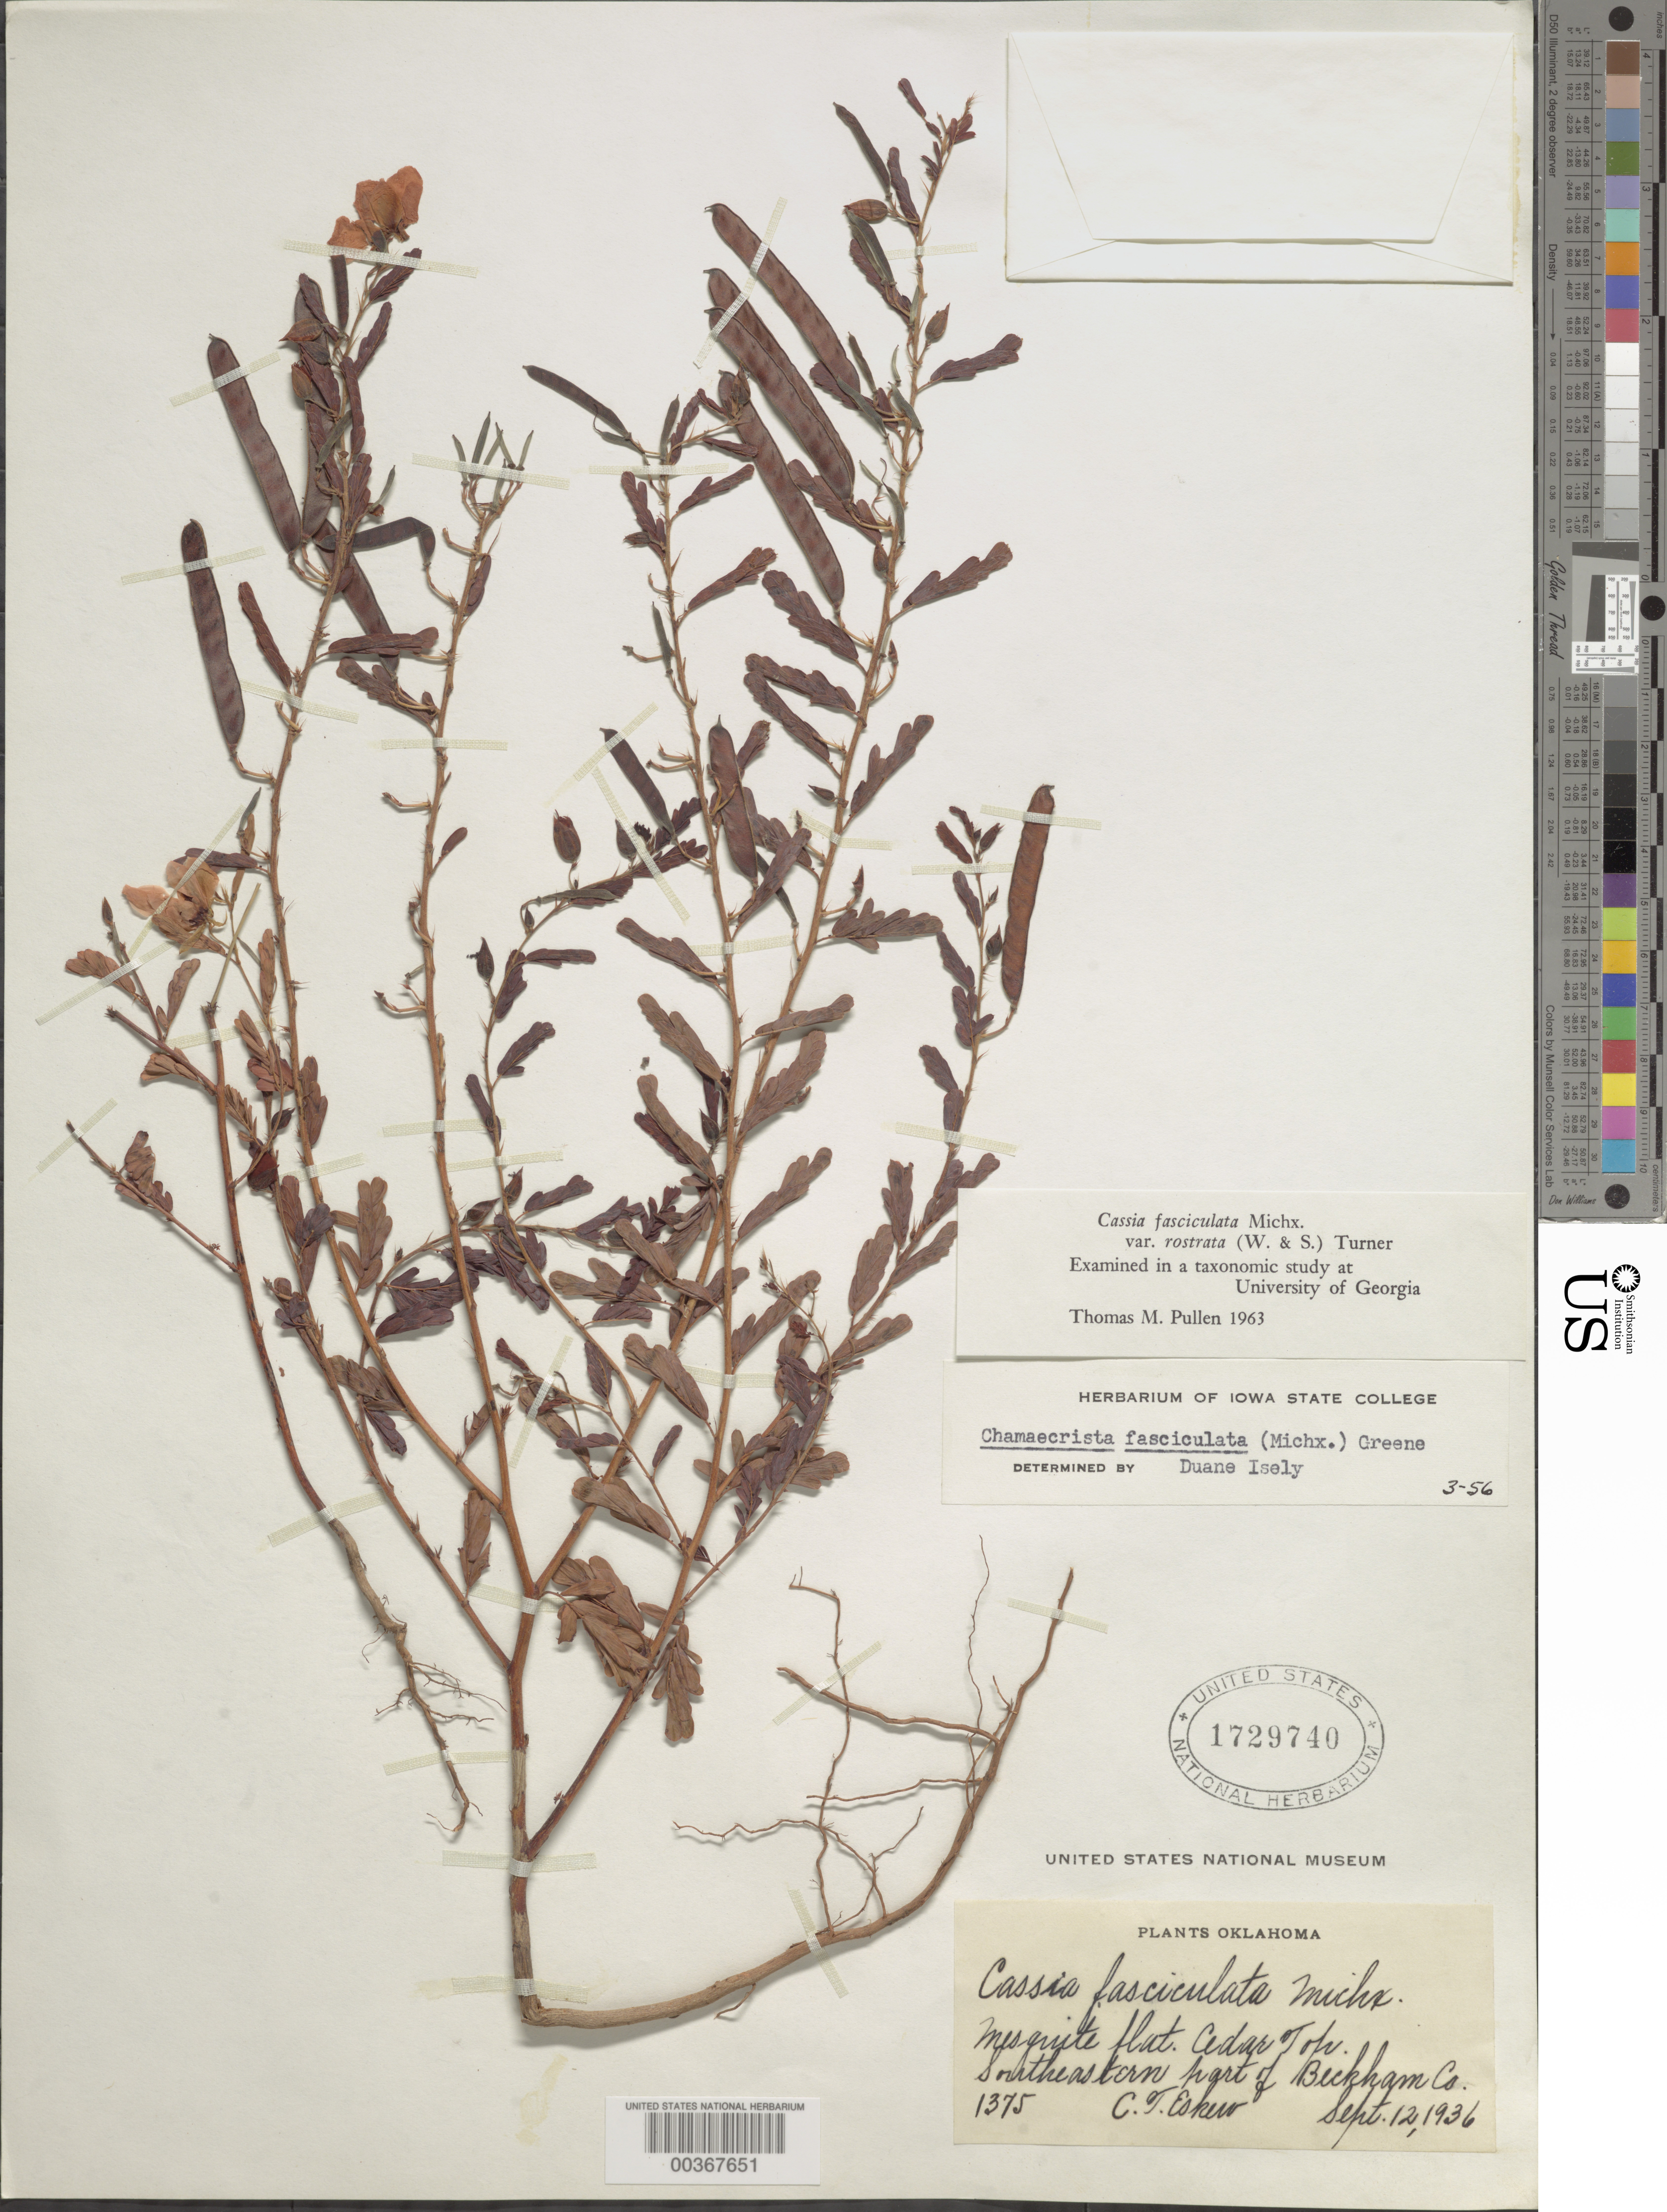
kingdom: Plantae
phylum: Tracheophyta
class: Magnoliopsida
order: Fabales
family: Fabaceae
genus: Chamaecrista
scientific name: Chamaecrista fasciculata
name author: (Michx.) Greene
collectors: C. Eskers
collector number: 1375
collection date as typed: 12 Sep 1936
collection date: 1936-09-12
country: United States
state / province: Oklahoma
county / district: Beckham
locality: Se part of county; mesquite flat, cedar top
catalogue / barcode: US 1729740